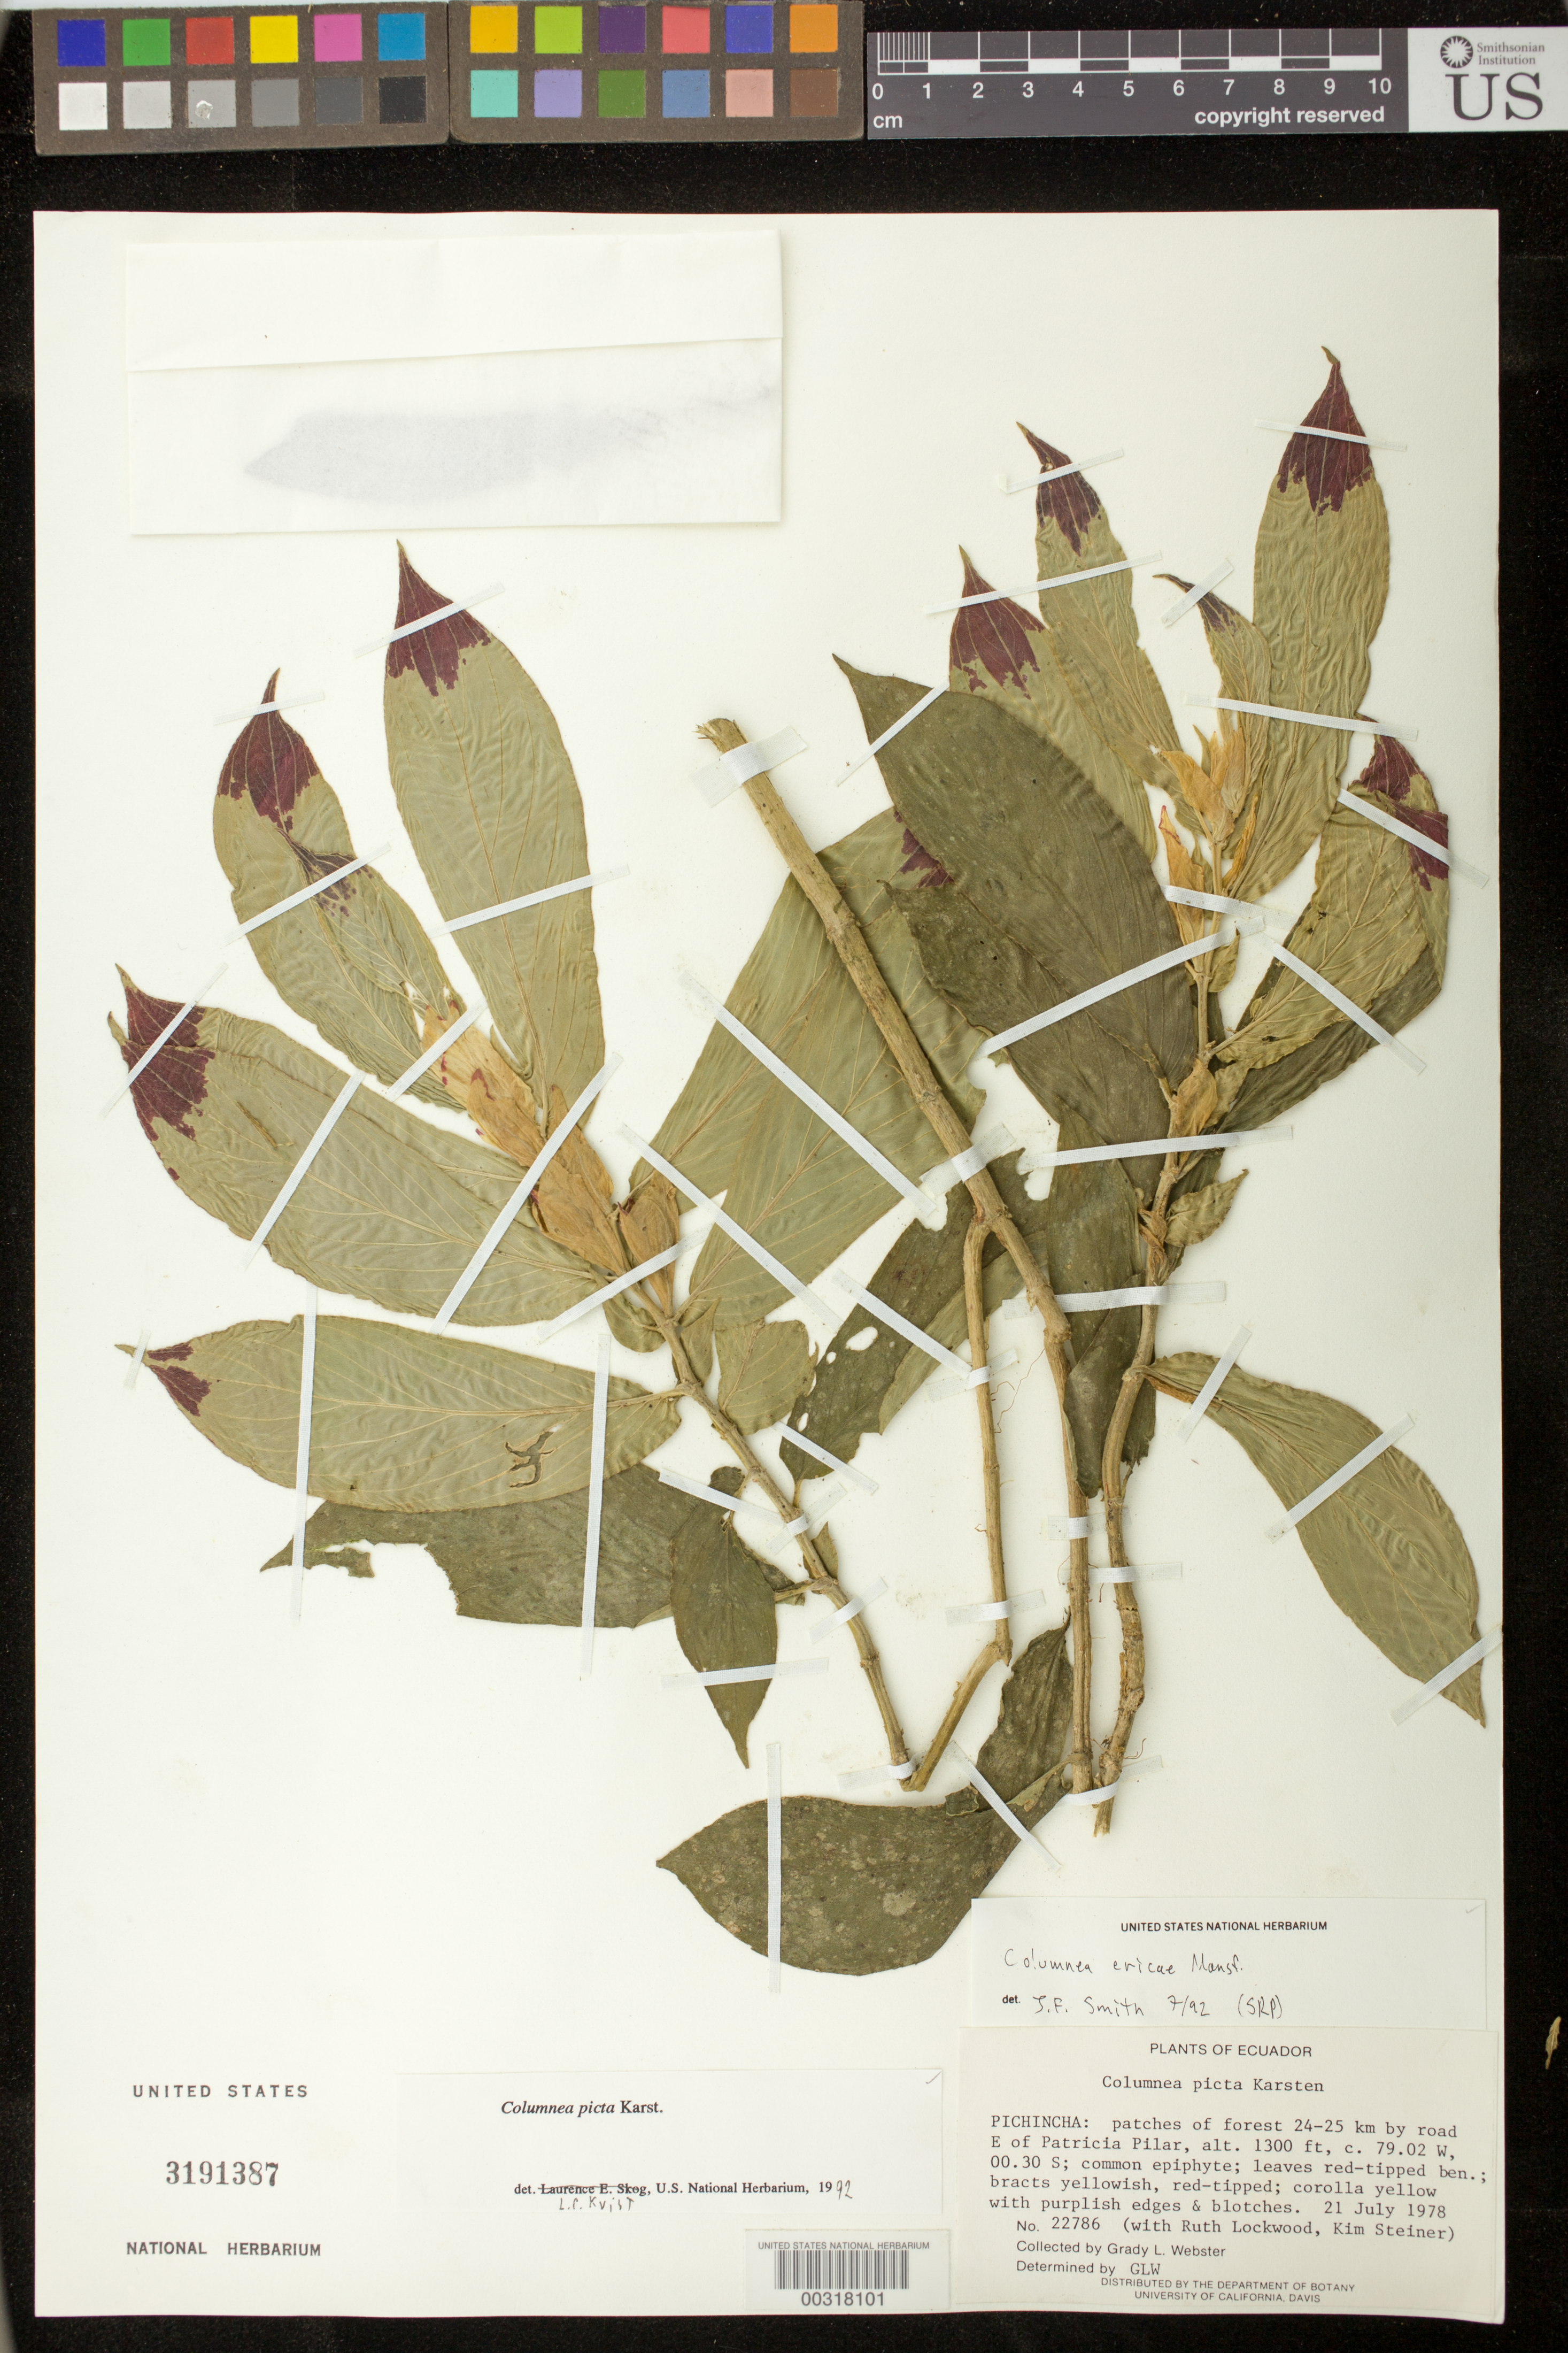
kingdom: Plantae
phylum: Tracheophyta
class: Magnoliopsida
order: Lamiales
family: Gesneriaceae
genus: Columnea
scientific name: Columnea picta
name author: H. Karst.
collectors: G. L. Webster, R. Lockwood & K. Steiner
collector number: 22786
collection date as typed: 21 Jul 1978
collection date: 1978-07-21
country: Ecuador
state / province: Pichincha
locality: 24-25 km by road E of Patricia Pilar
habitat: Patches of forest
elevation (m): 396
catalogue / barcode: US 3191387